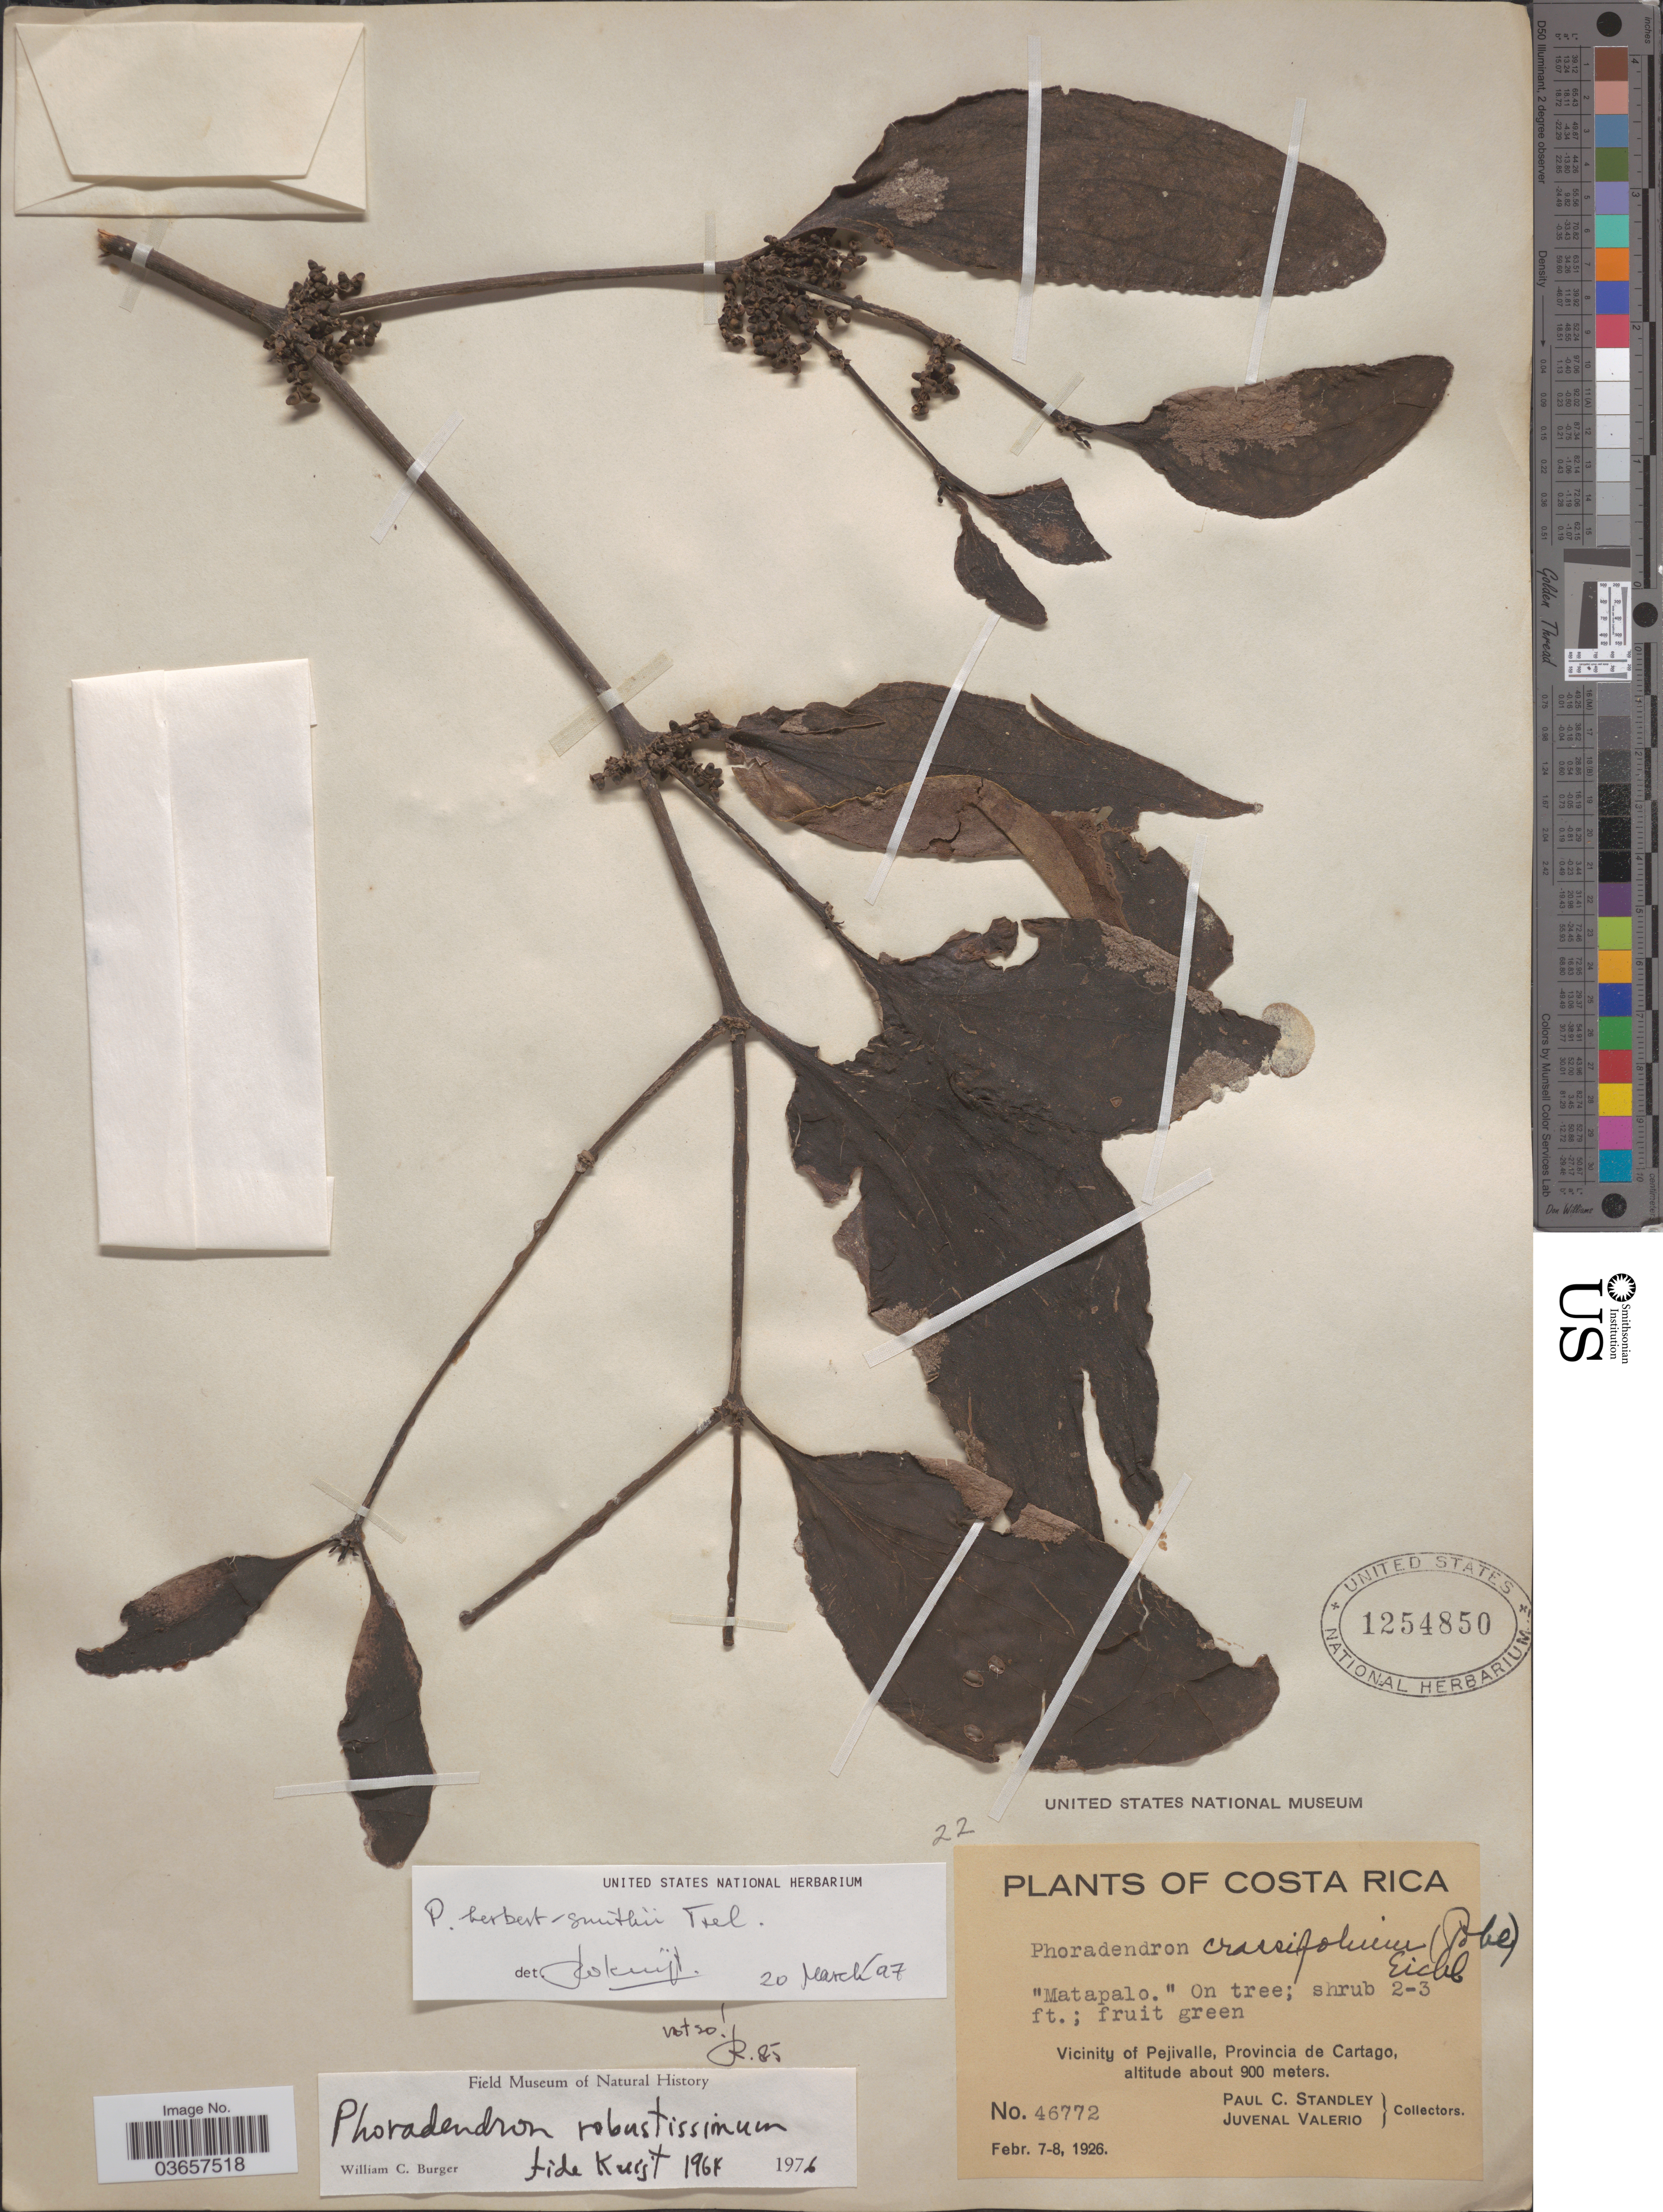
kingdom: Plantae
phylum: Tracheophyta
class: Magnoliopsida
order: Santalales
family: Viscaceae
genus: Phoradendron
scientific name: Phoradendron herbert-smithii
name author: Trel.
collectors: P. C. Standley & J. Valerio R.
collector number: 46772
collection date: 1926-02-07/1926-02-08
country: Costa Rica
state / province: Cartago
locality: Vicinity of Pejivalle, Provincia de Cartago.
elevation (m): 900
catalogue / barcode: US 1254850